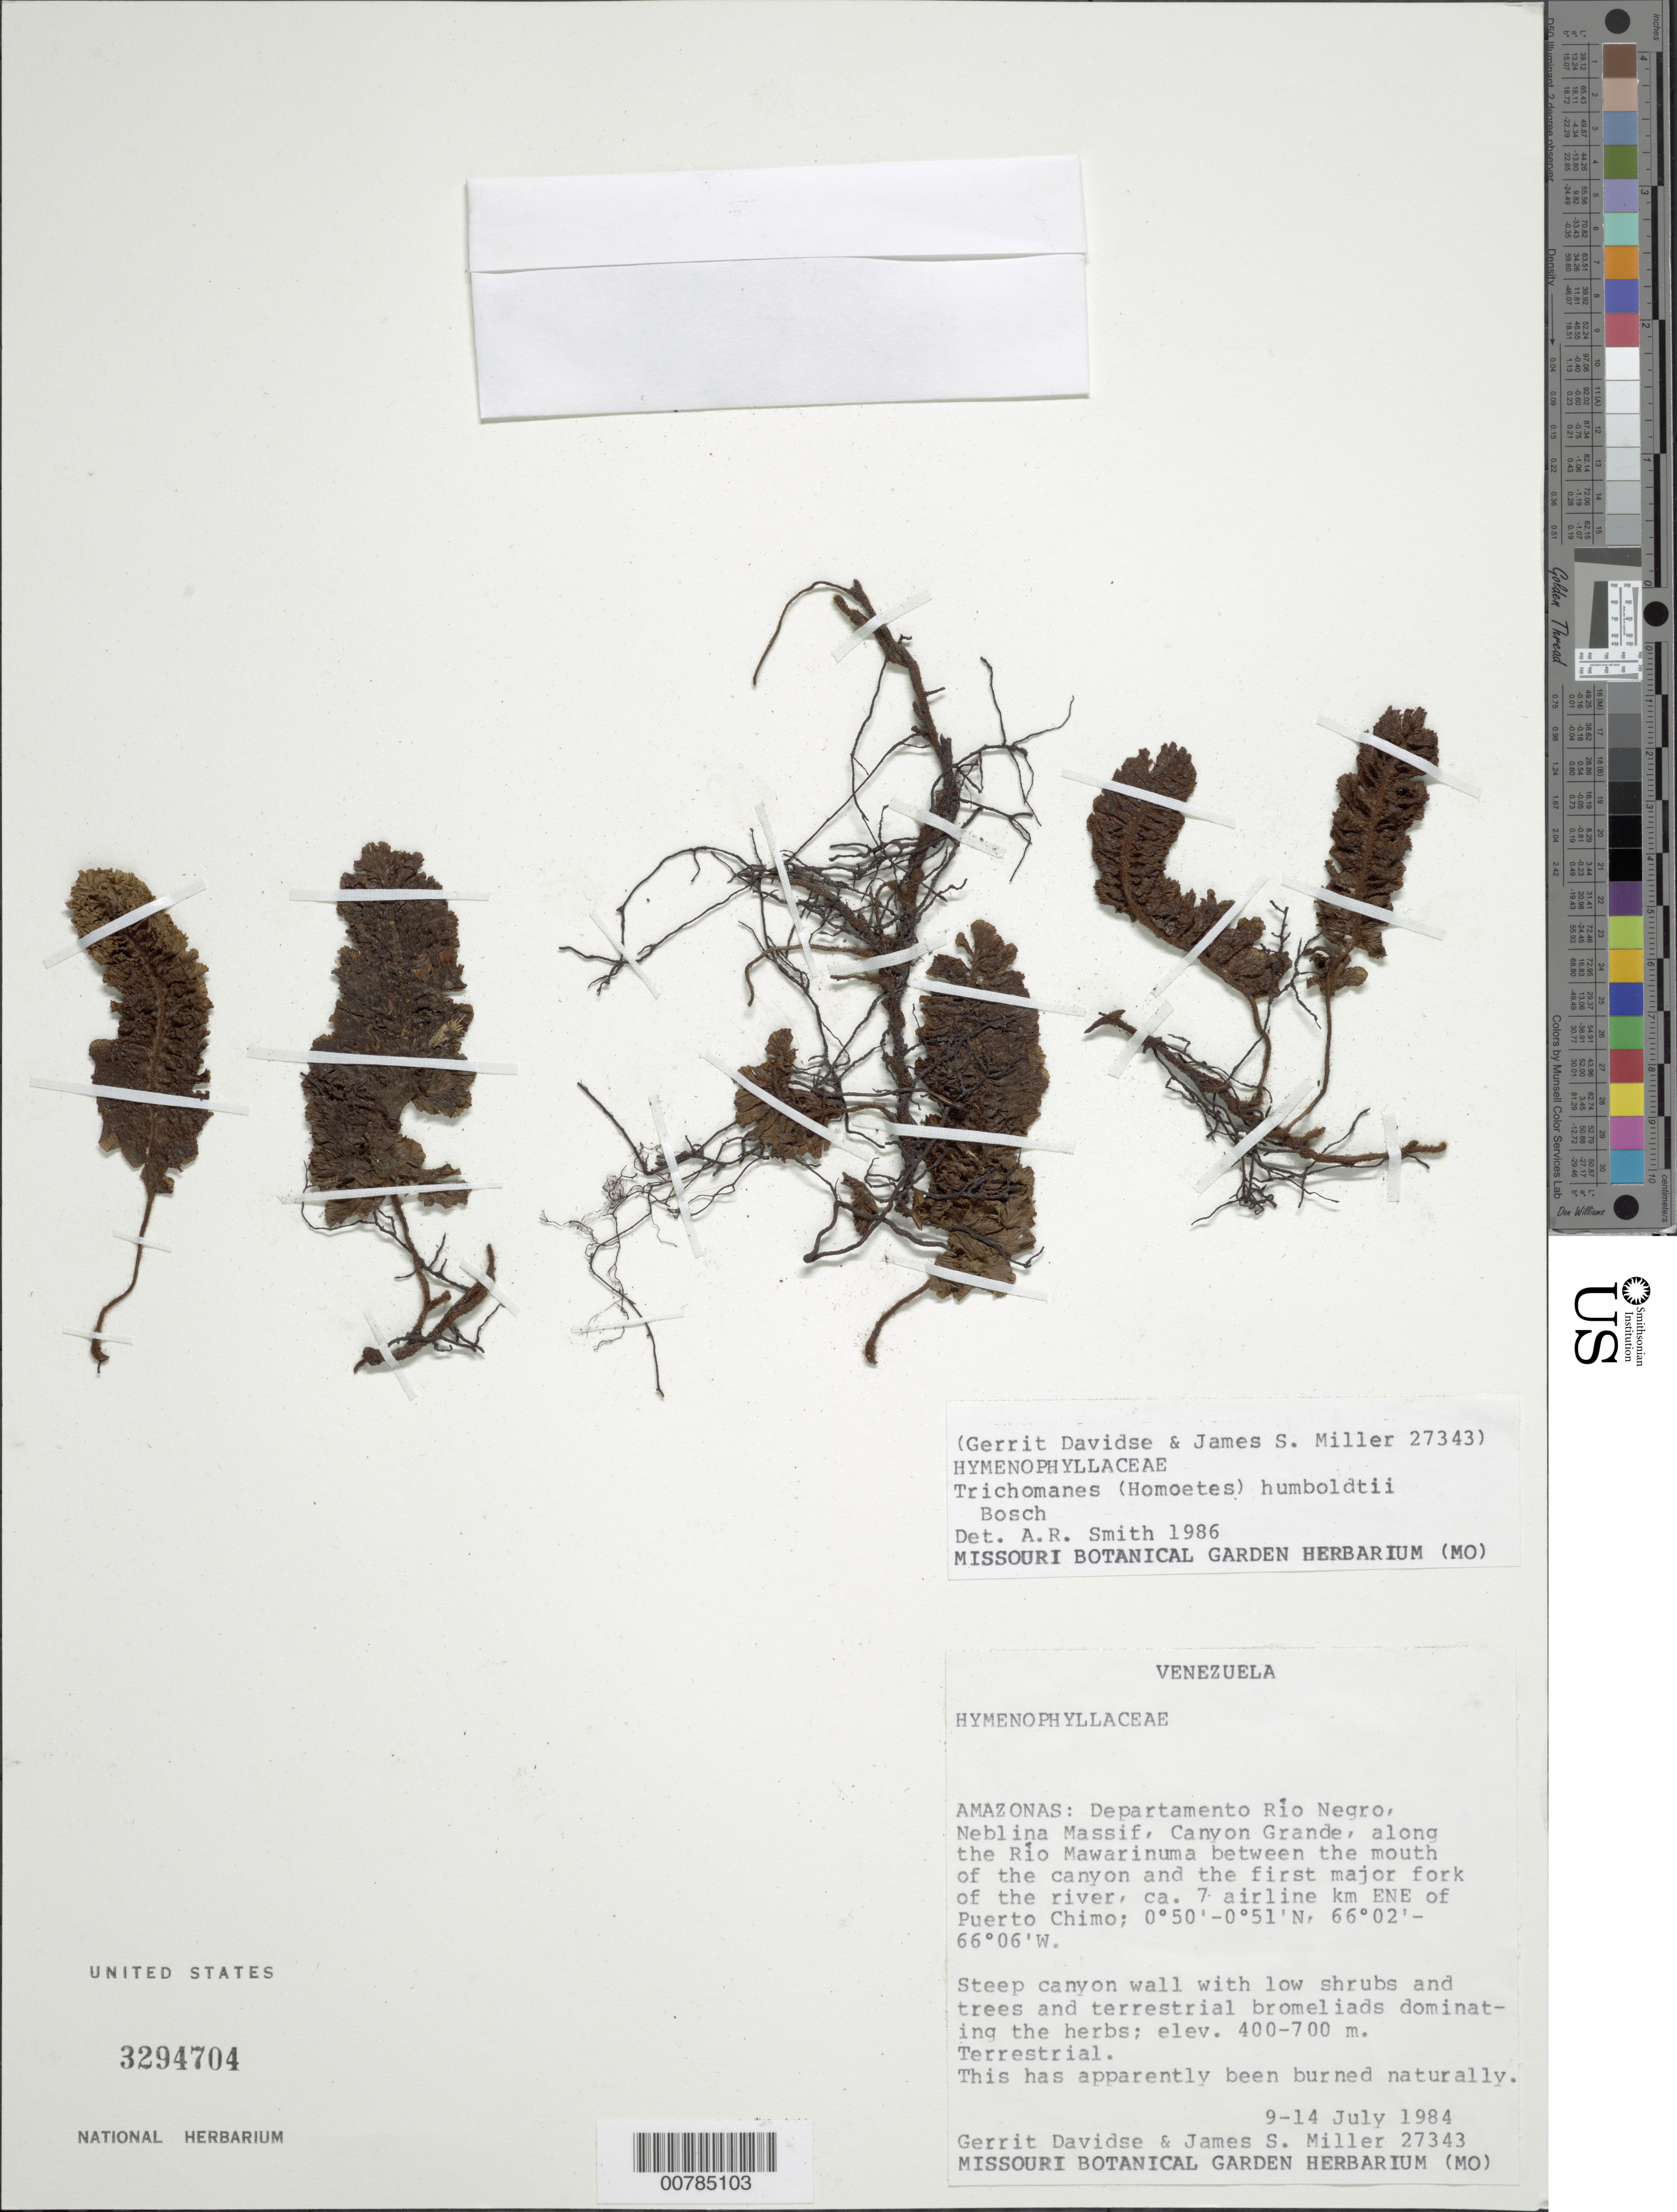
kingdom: Plantae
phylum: Tracheophyta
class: Polypodiopsida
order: Hymenophyllales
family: Hymenophyllaceae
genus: Trichomanes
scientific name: Trichomanes humboldtii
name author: (Bosch) Lellinger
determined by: Smith, Alan R., (UC)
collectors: G. Davidse & J. S. Miller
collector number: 27343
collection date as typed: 9-Jul-84 to 14-Jul-84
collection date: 1984-07-09/1984-07-14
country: Venezuela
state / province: Amazonas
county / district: Río Negro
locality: Neblina Massif, Canyon Grande, along Río Mawarinuma, 7 airline km E-NE of Puerto Chimo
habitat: Steep canyon wall with low shrubs and trees and terrestrial bromeliads dominating the herbs; apparently burned naturally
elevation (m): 400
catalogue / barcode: US 3294704